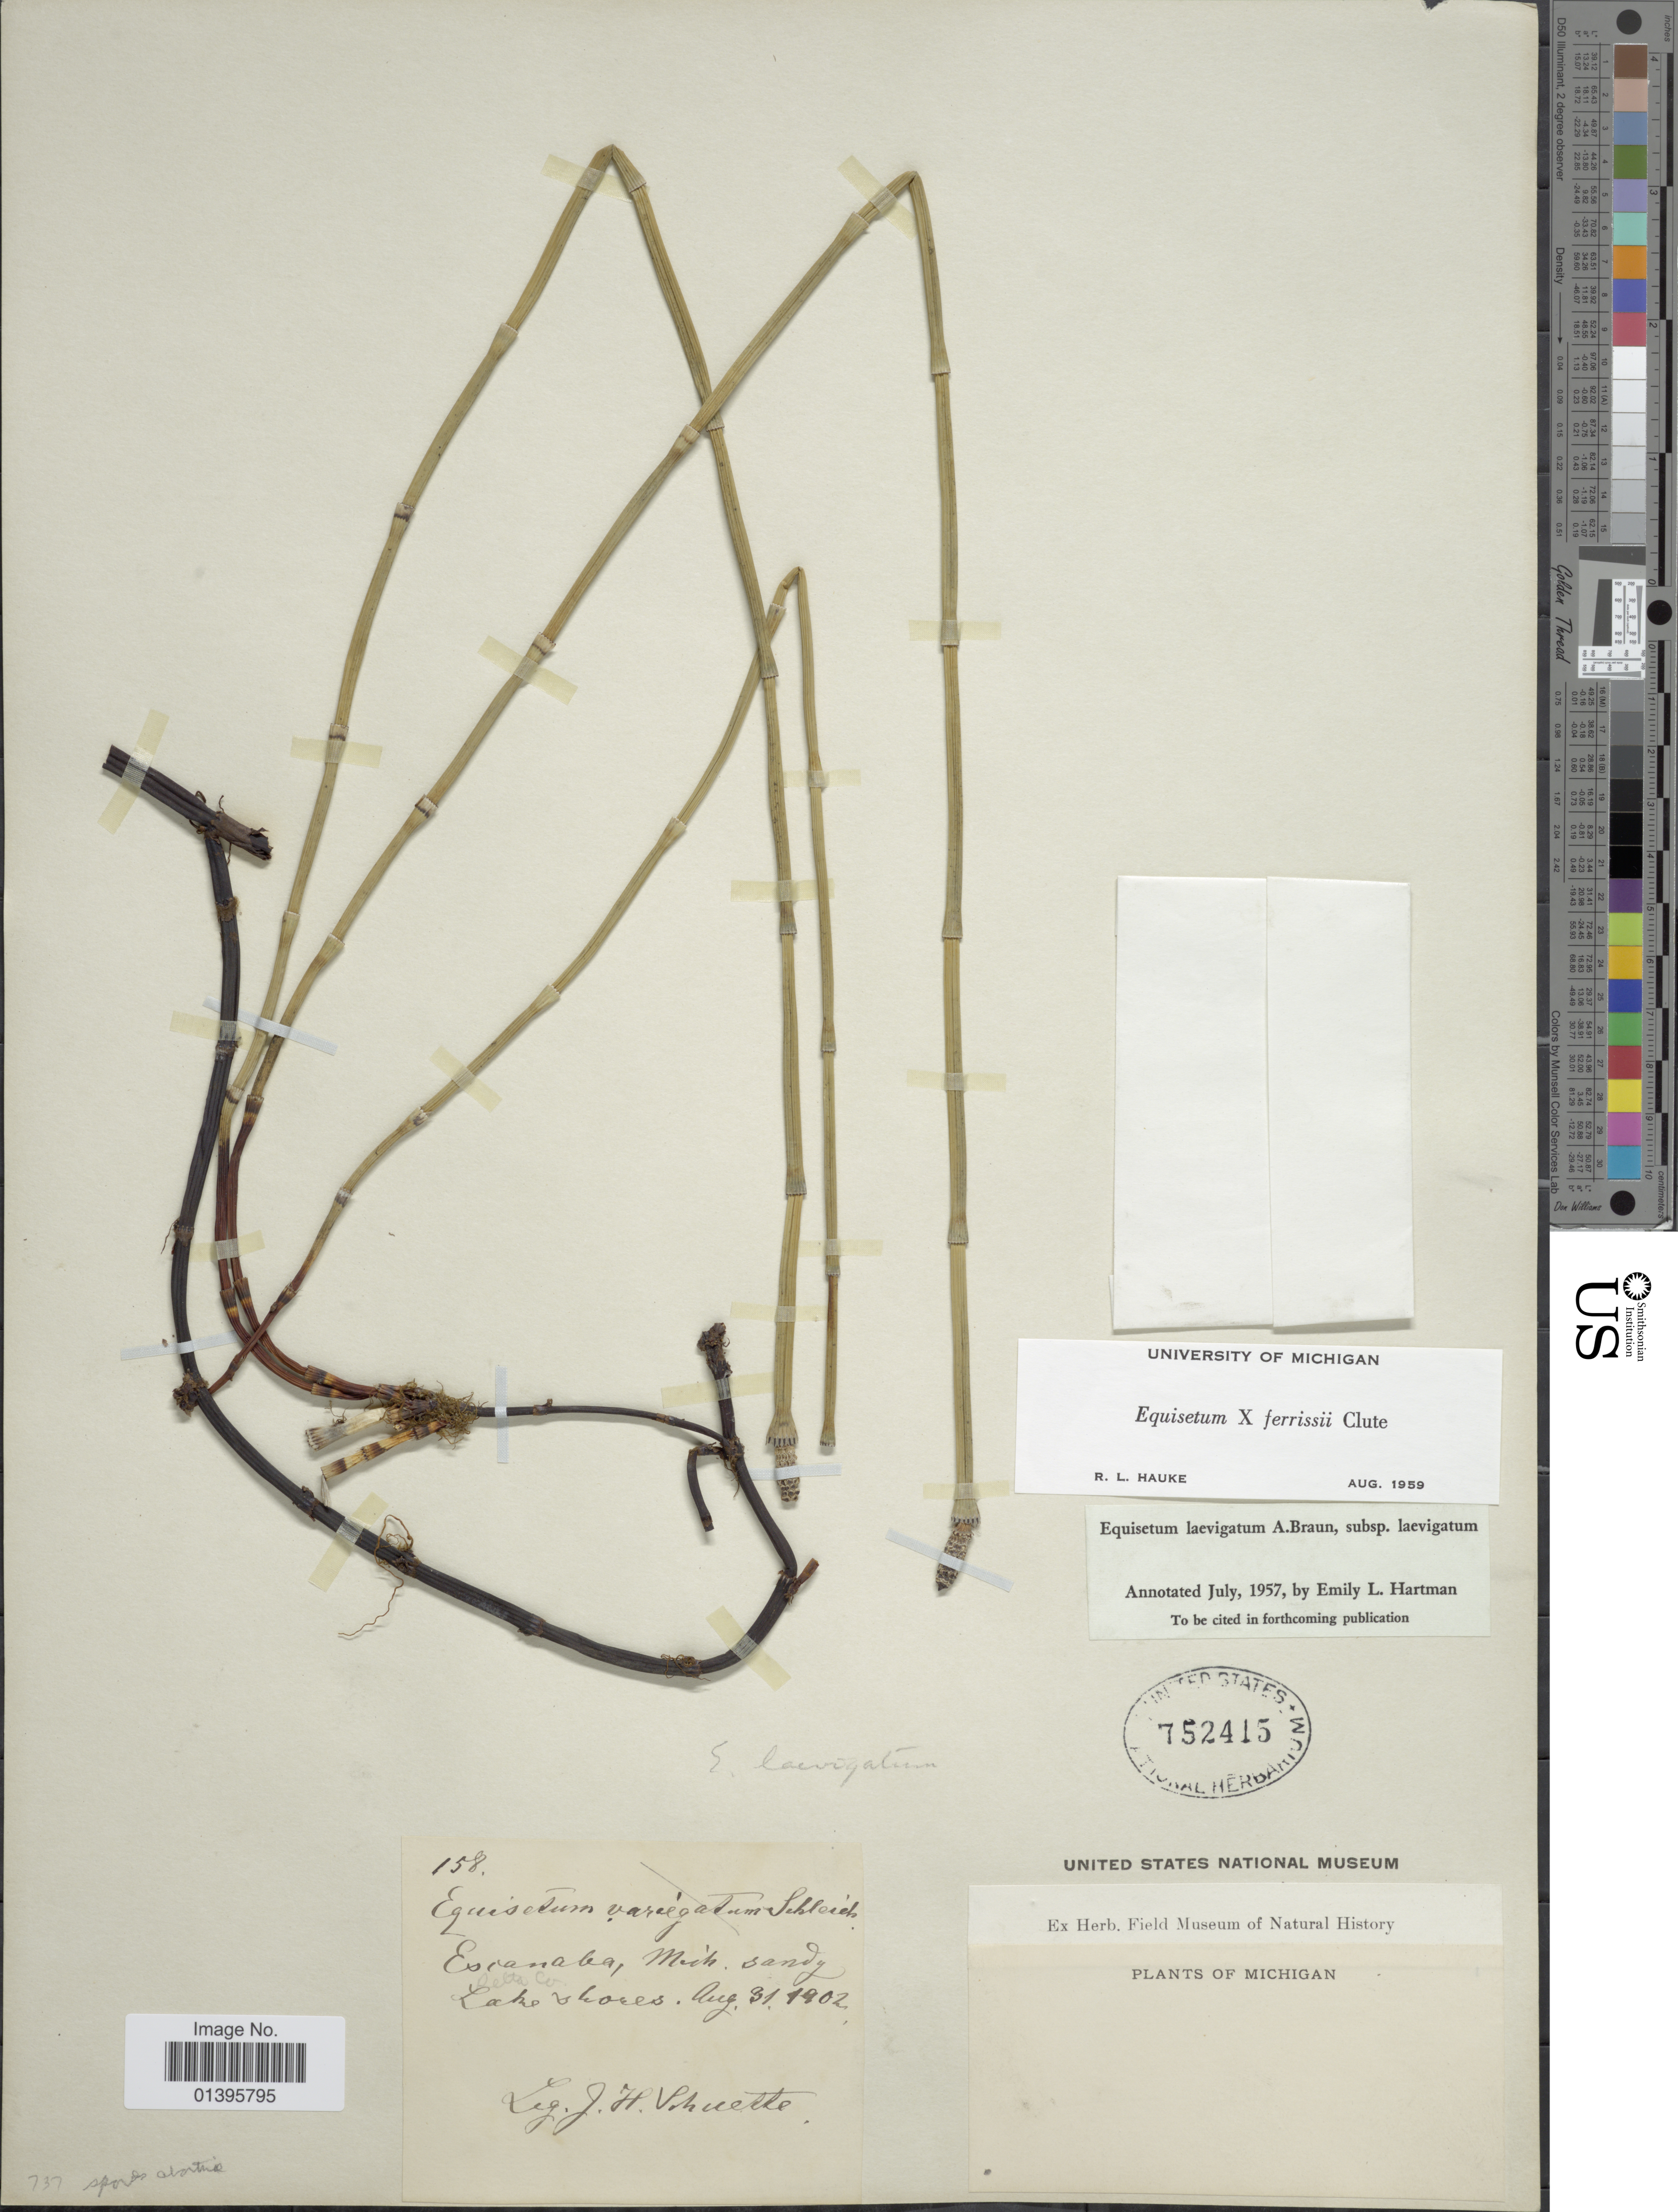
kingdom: Plantae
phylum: Tracheophyta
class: Polypodiopsida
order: Equisetales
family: Equisetaceae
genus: Equisetum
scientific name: Equisetum x ferrissii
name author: Clute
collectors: J. Voliuette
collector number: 158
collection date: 1902-08-31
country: United States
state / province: Michigan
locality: Escanaba, Mich. sandy Lake shores. Delta Co.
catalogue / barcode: US 752415